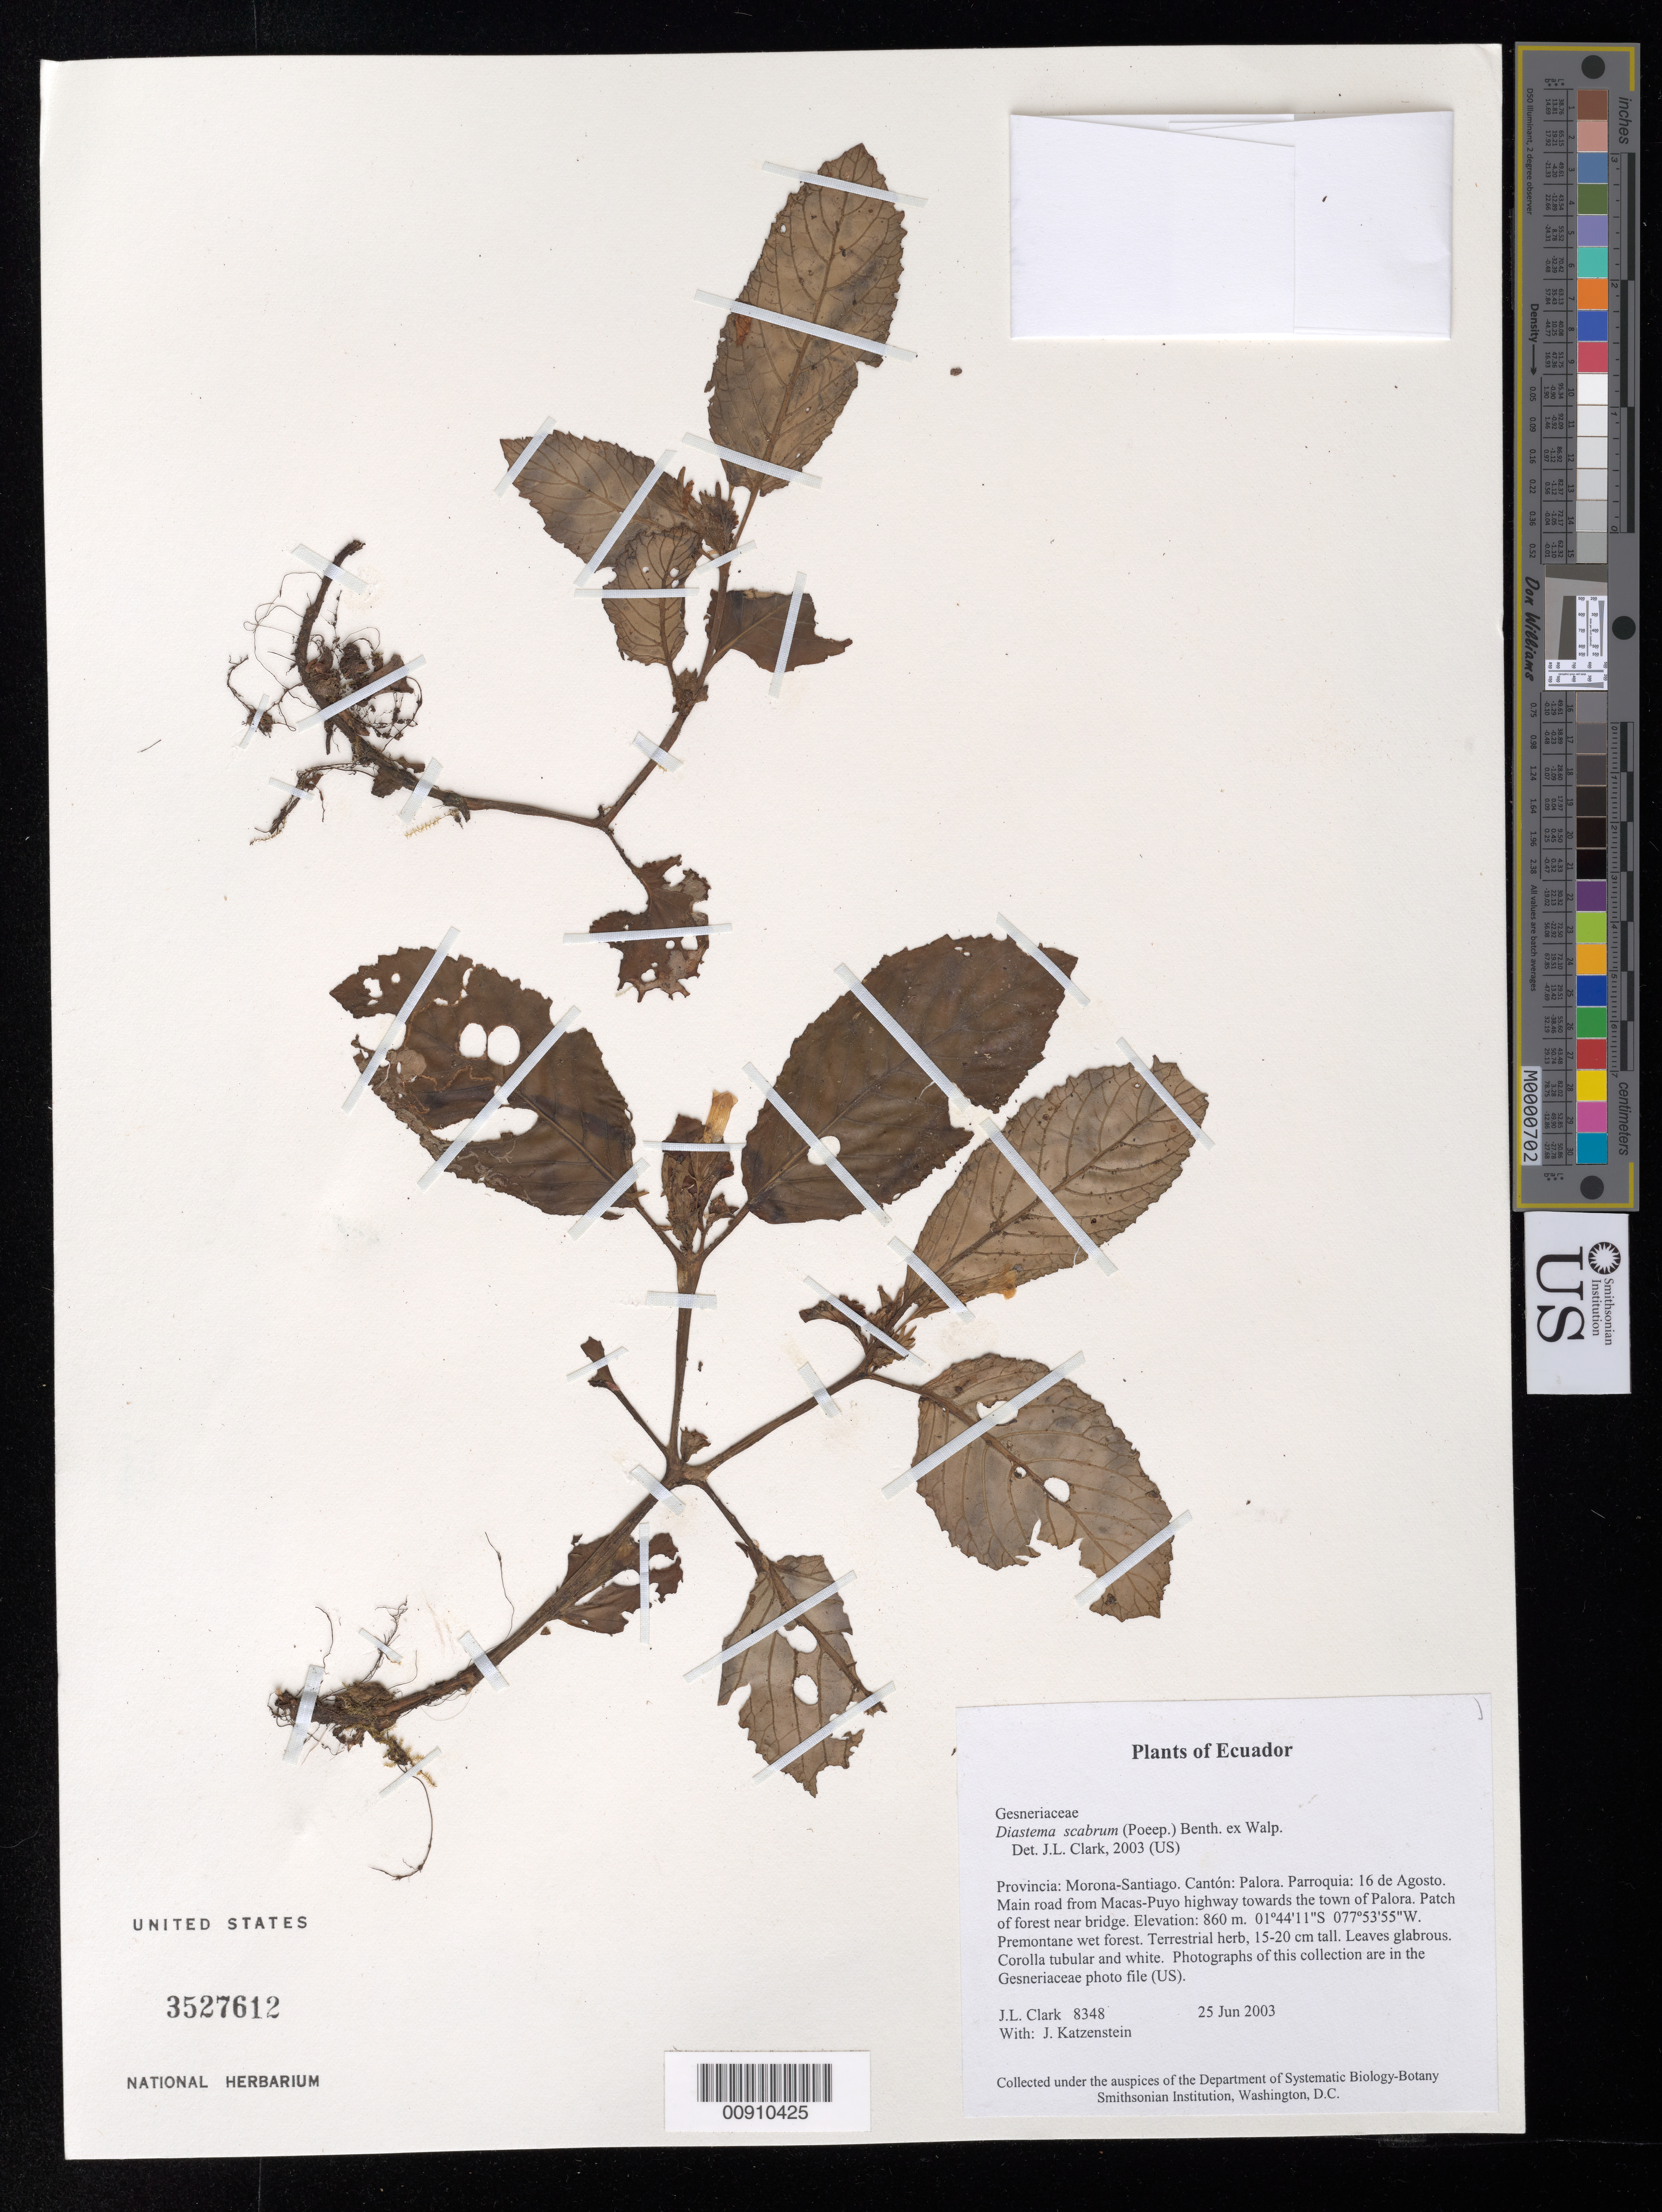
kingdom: Plantae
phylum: Tracheophyta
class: Magnoliopsida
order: Lamiales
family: Gesneriaceae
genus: Diastema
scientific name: Diastema scabrum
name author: (Poepp.) Benth. ex Walp.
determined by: Clark, J. L., (SEL), The Marie Selby Botanical Garden (UNITED STATES)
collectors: J. L. Clark & J. Katzenstein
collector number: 8348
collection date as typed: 25 Jun 2003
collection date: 2003-06-25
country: Ecuador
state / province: Morona-Santiago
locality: Palora. Parroquia: 16 de Agosto. Main road from Macas-Puyo highway towards the town of Palora. Patch of forest near bridge.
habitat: Premontane wet forest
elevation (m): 860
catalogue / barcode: US 3527612